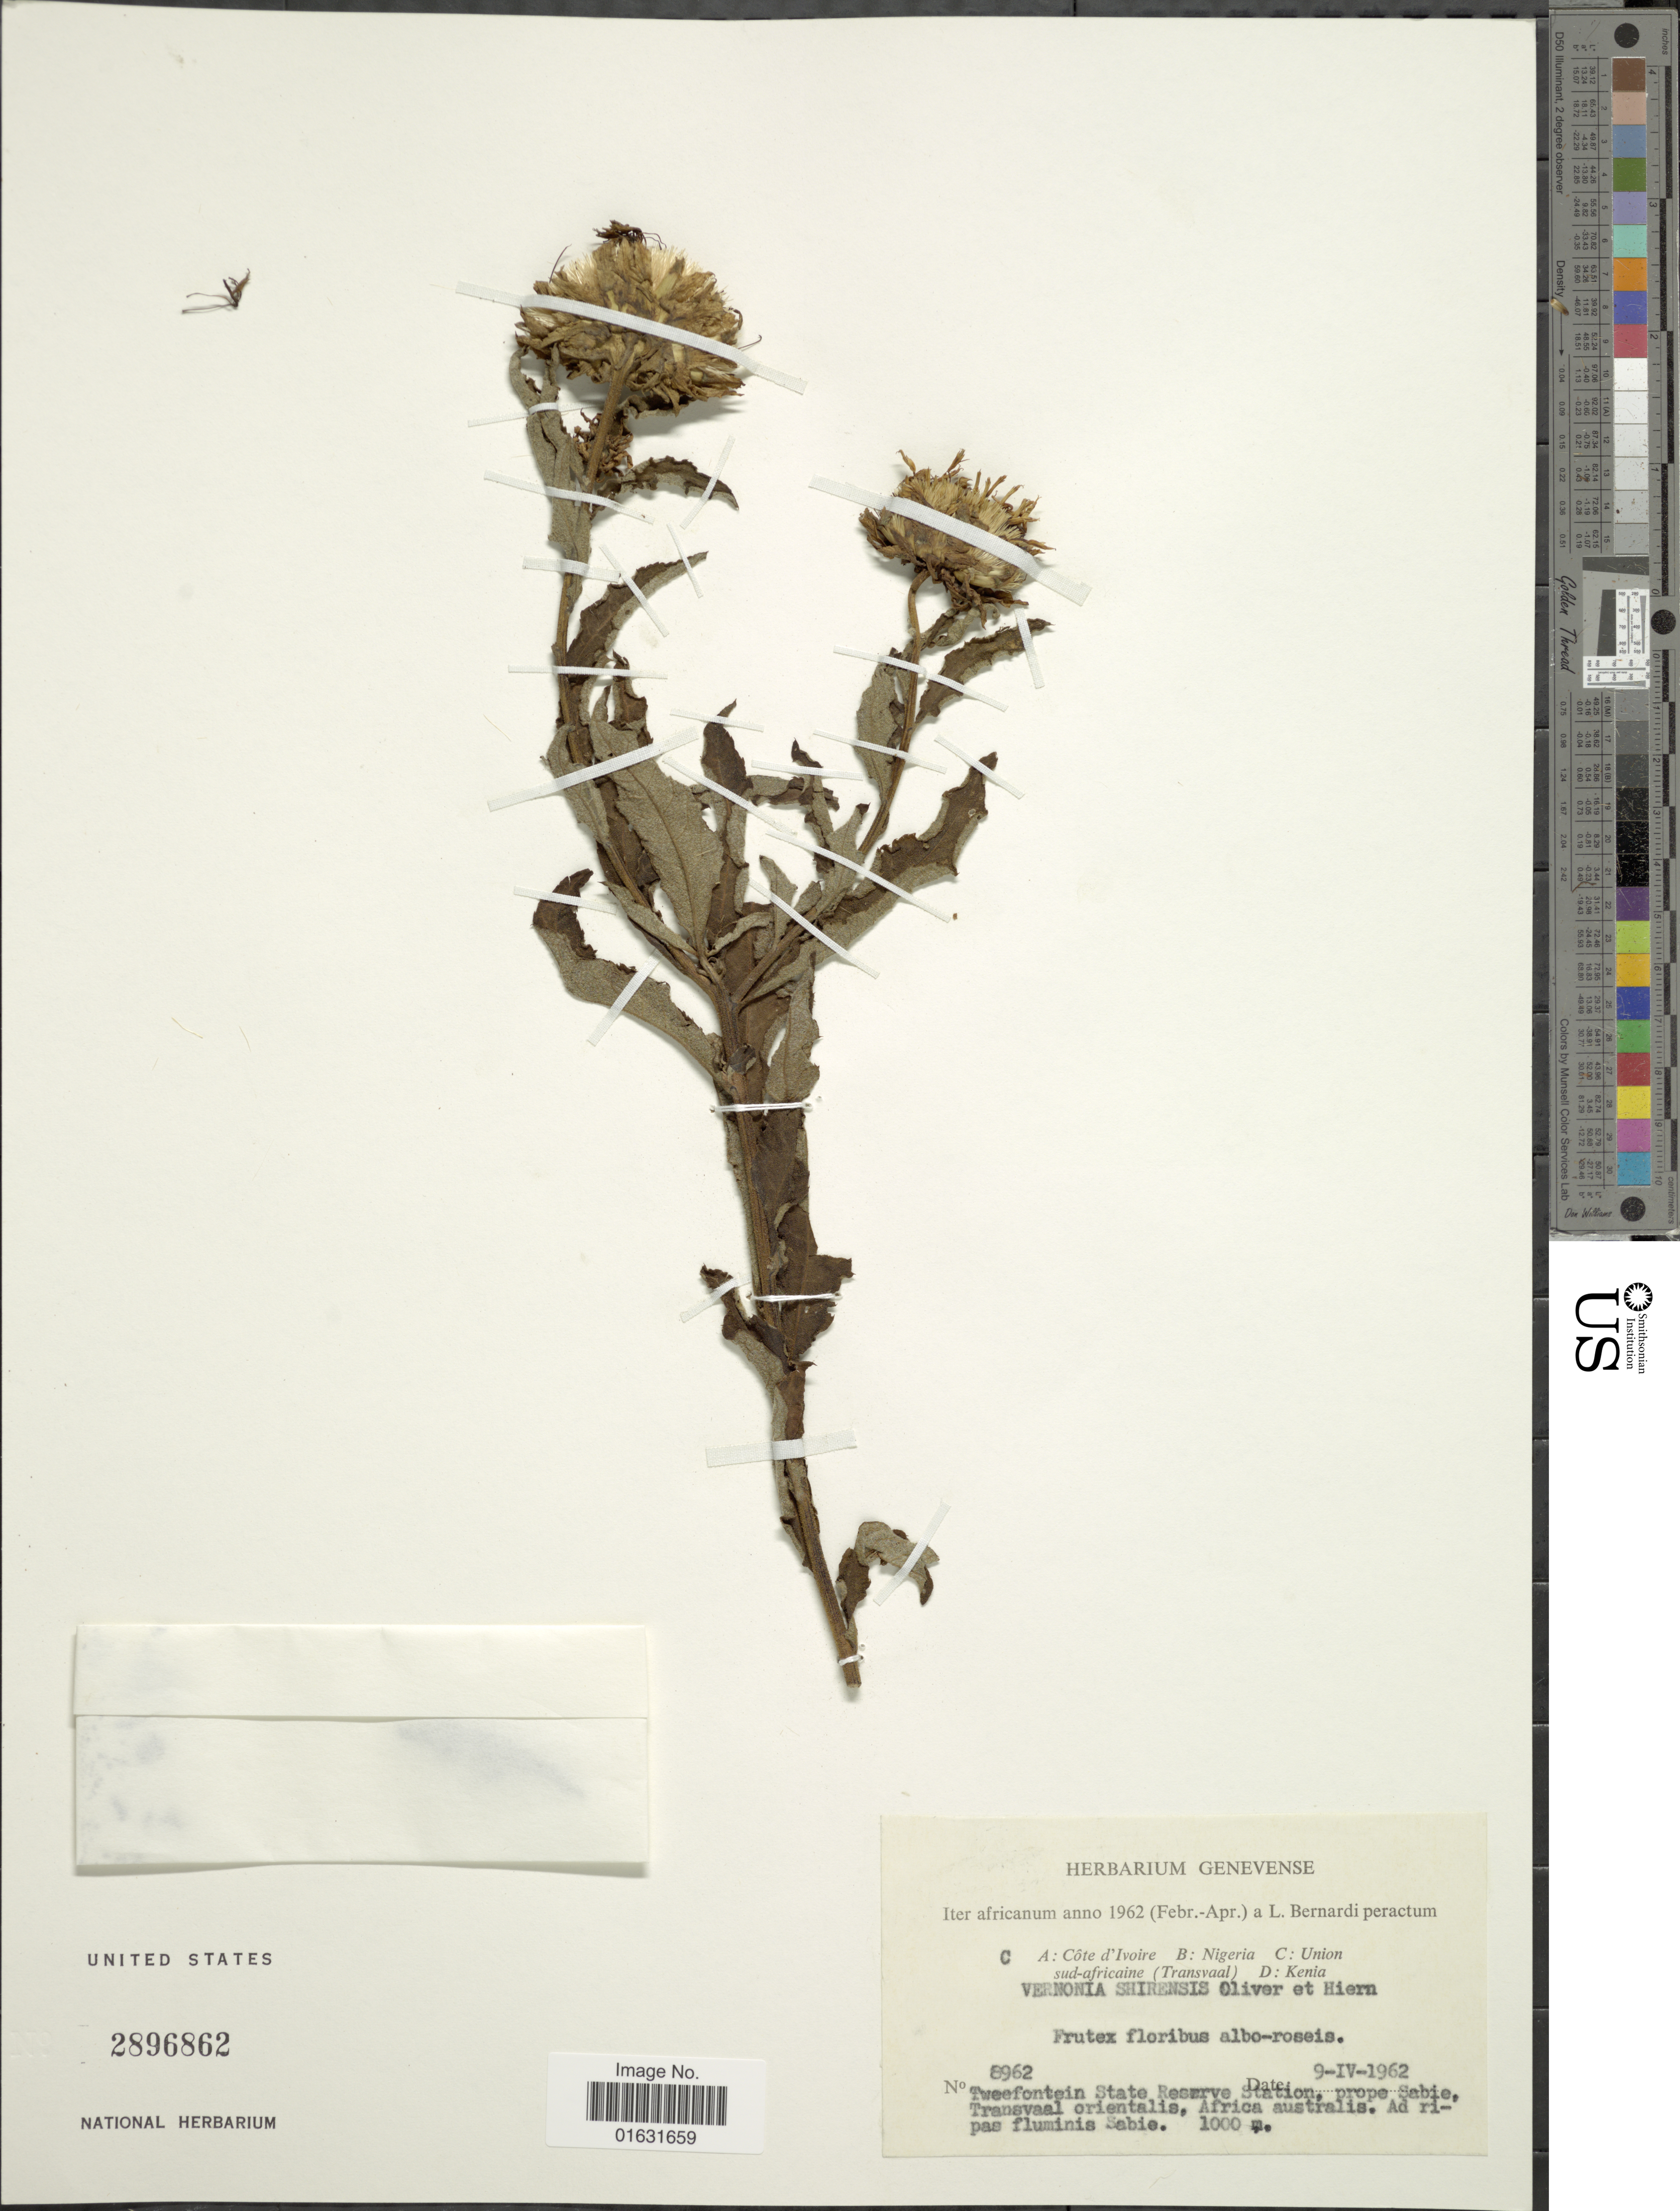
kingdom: Plantae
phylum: Tracheophyta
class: Magnoliopsida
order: Asterales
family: Asteraceae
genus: Baccharoides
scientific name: Baccharoides adoensis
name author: (Sch. Bip. ex Walp.) H. Rob.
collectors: L. Bernardi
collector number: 8962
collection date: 1962-04-09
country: South Africa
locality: Tweefontein State Reserve Station, prope Sabie Transvaal orientalis, Africa australis, ad ripas flumis sabie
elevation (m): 1000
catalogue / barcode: US 2896862